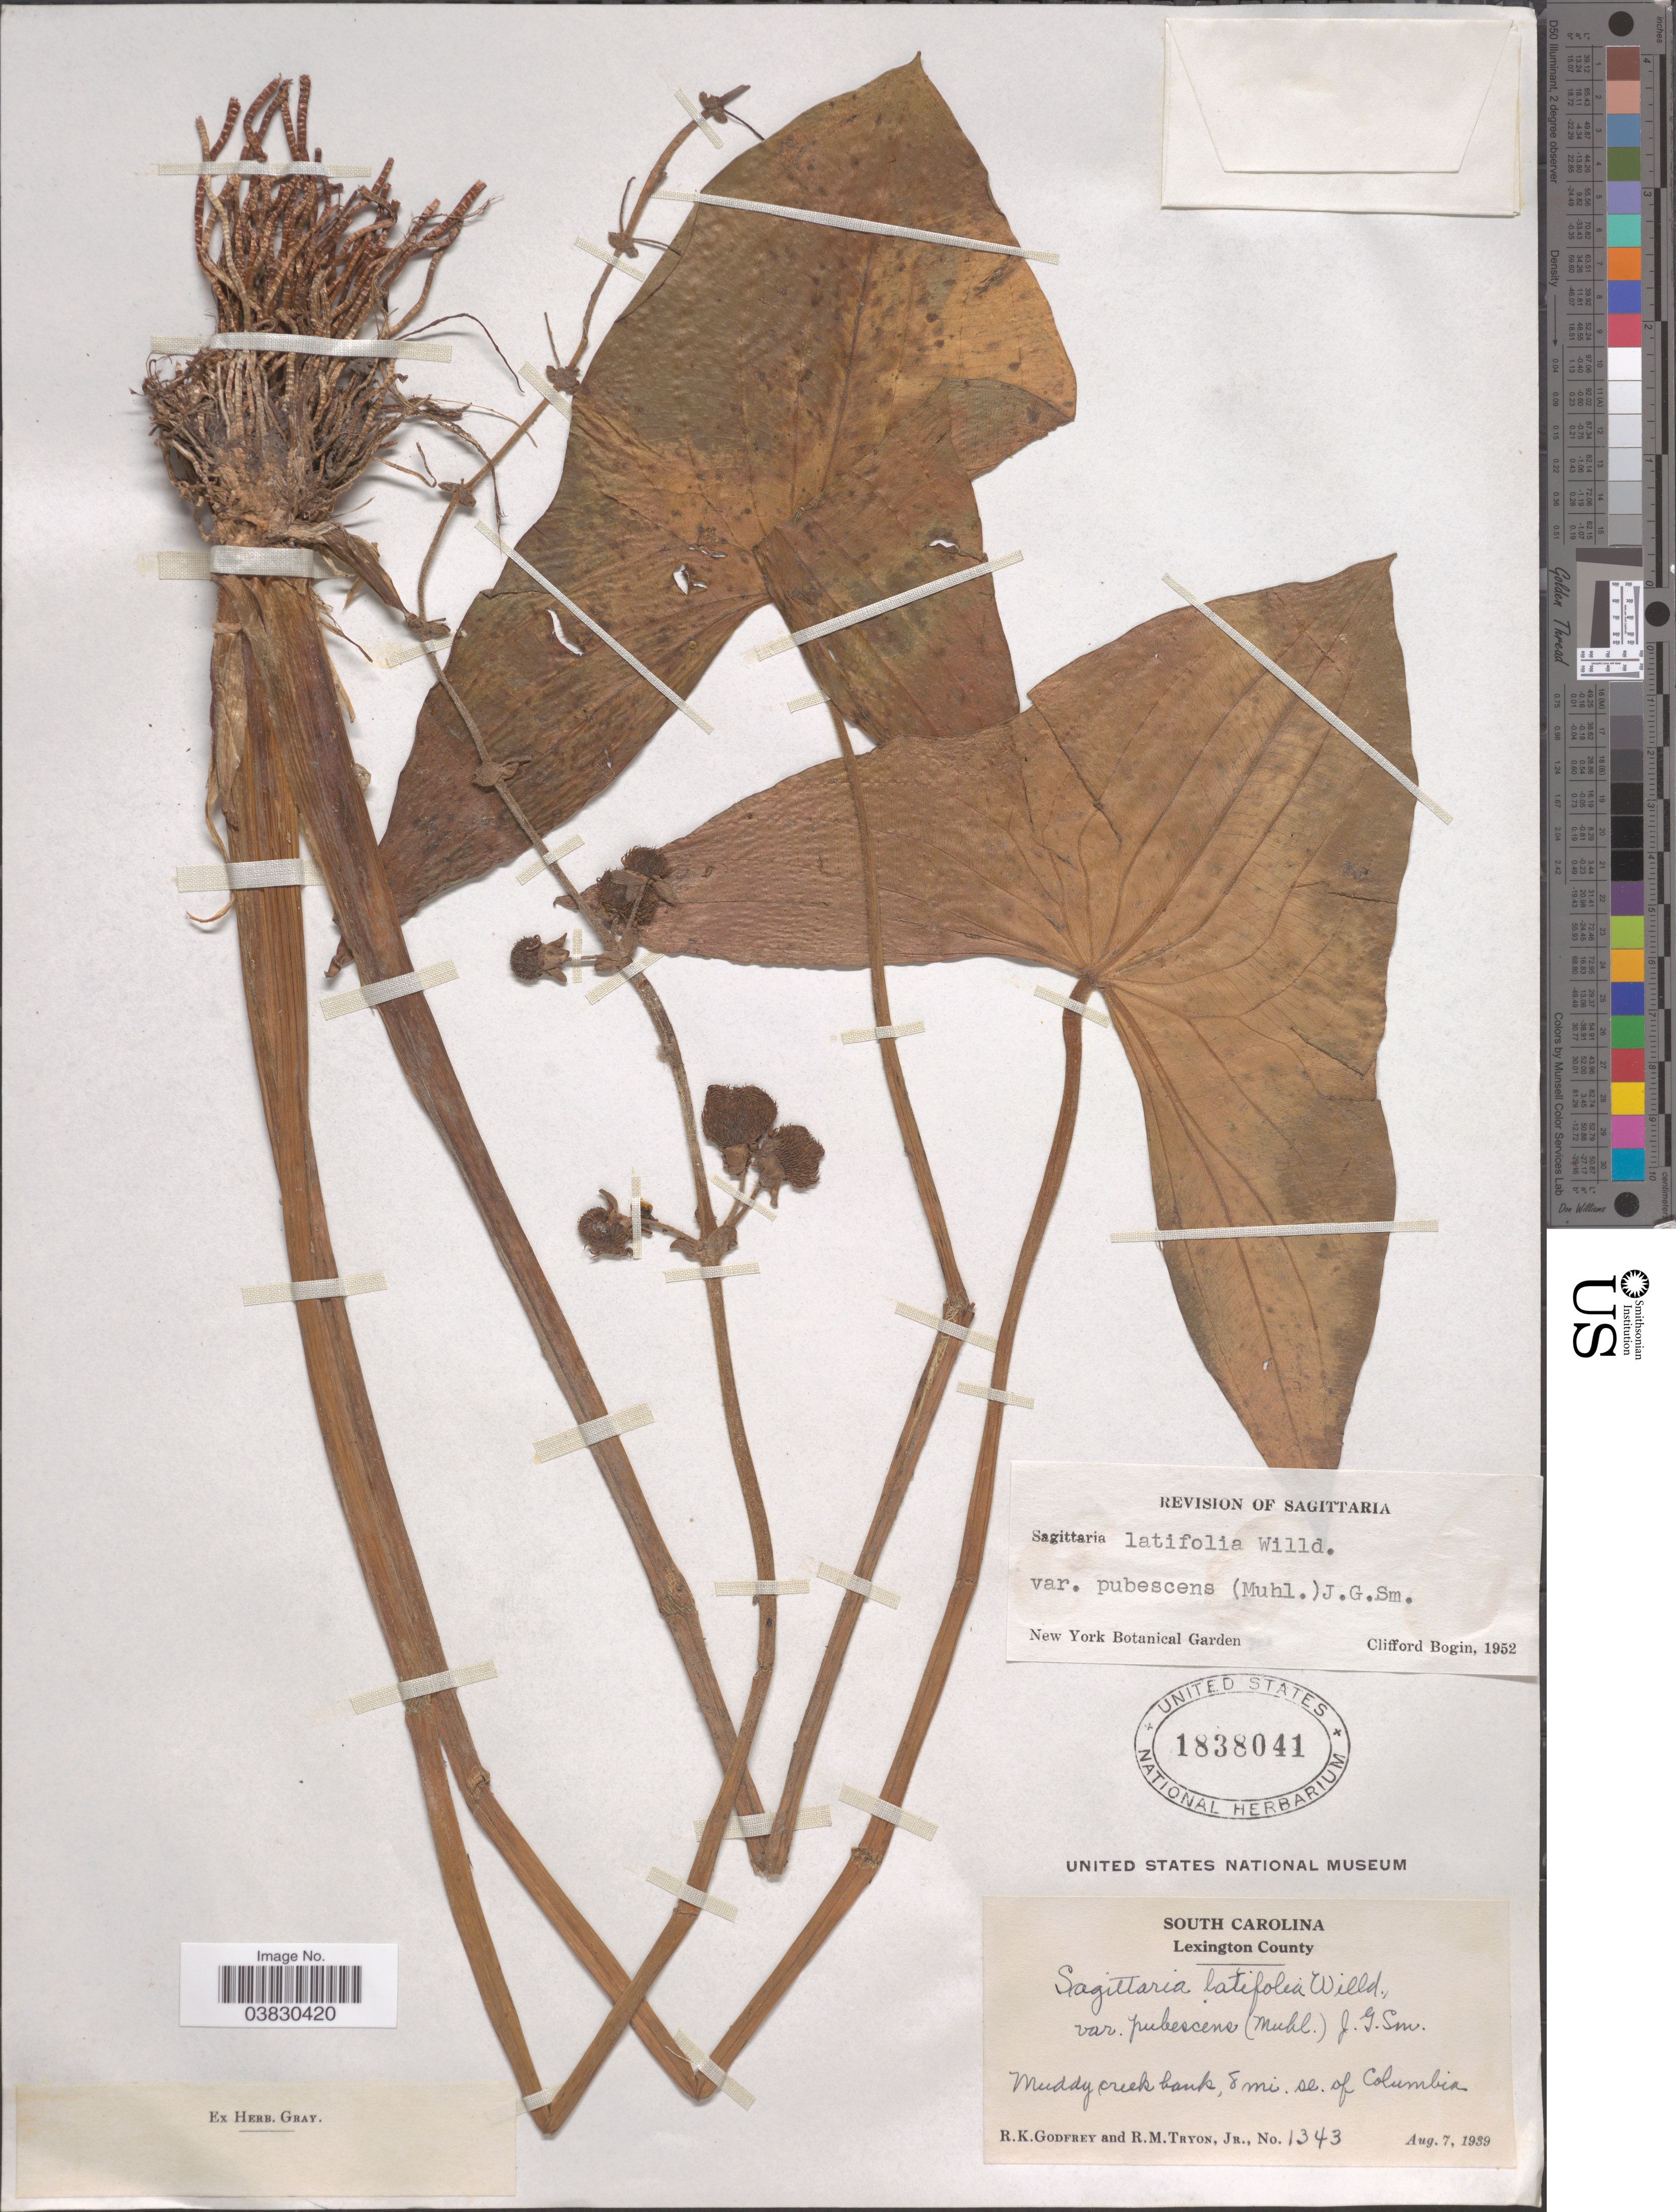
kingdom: Plantae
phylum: Tracheophyta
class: Liliopsida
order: Alismatales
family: Alismataceae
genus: Sagittaria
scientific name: Sagittaria latifolia var. pubescens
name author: (Muhl.) J.G. Sm.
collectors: R. K. Godfrey & R. Tryon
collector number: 1343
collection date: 1939-08-07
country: United States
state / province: South Carolina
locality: Lexington County. Muddy creek bank, 8 mi. se. of Columbia.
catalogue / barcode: US 1838041